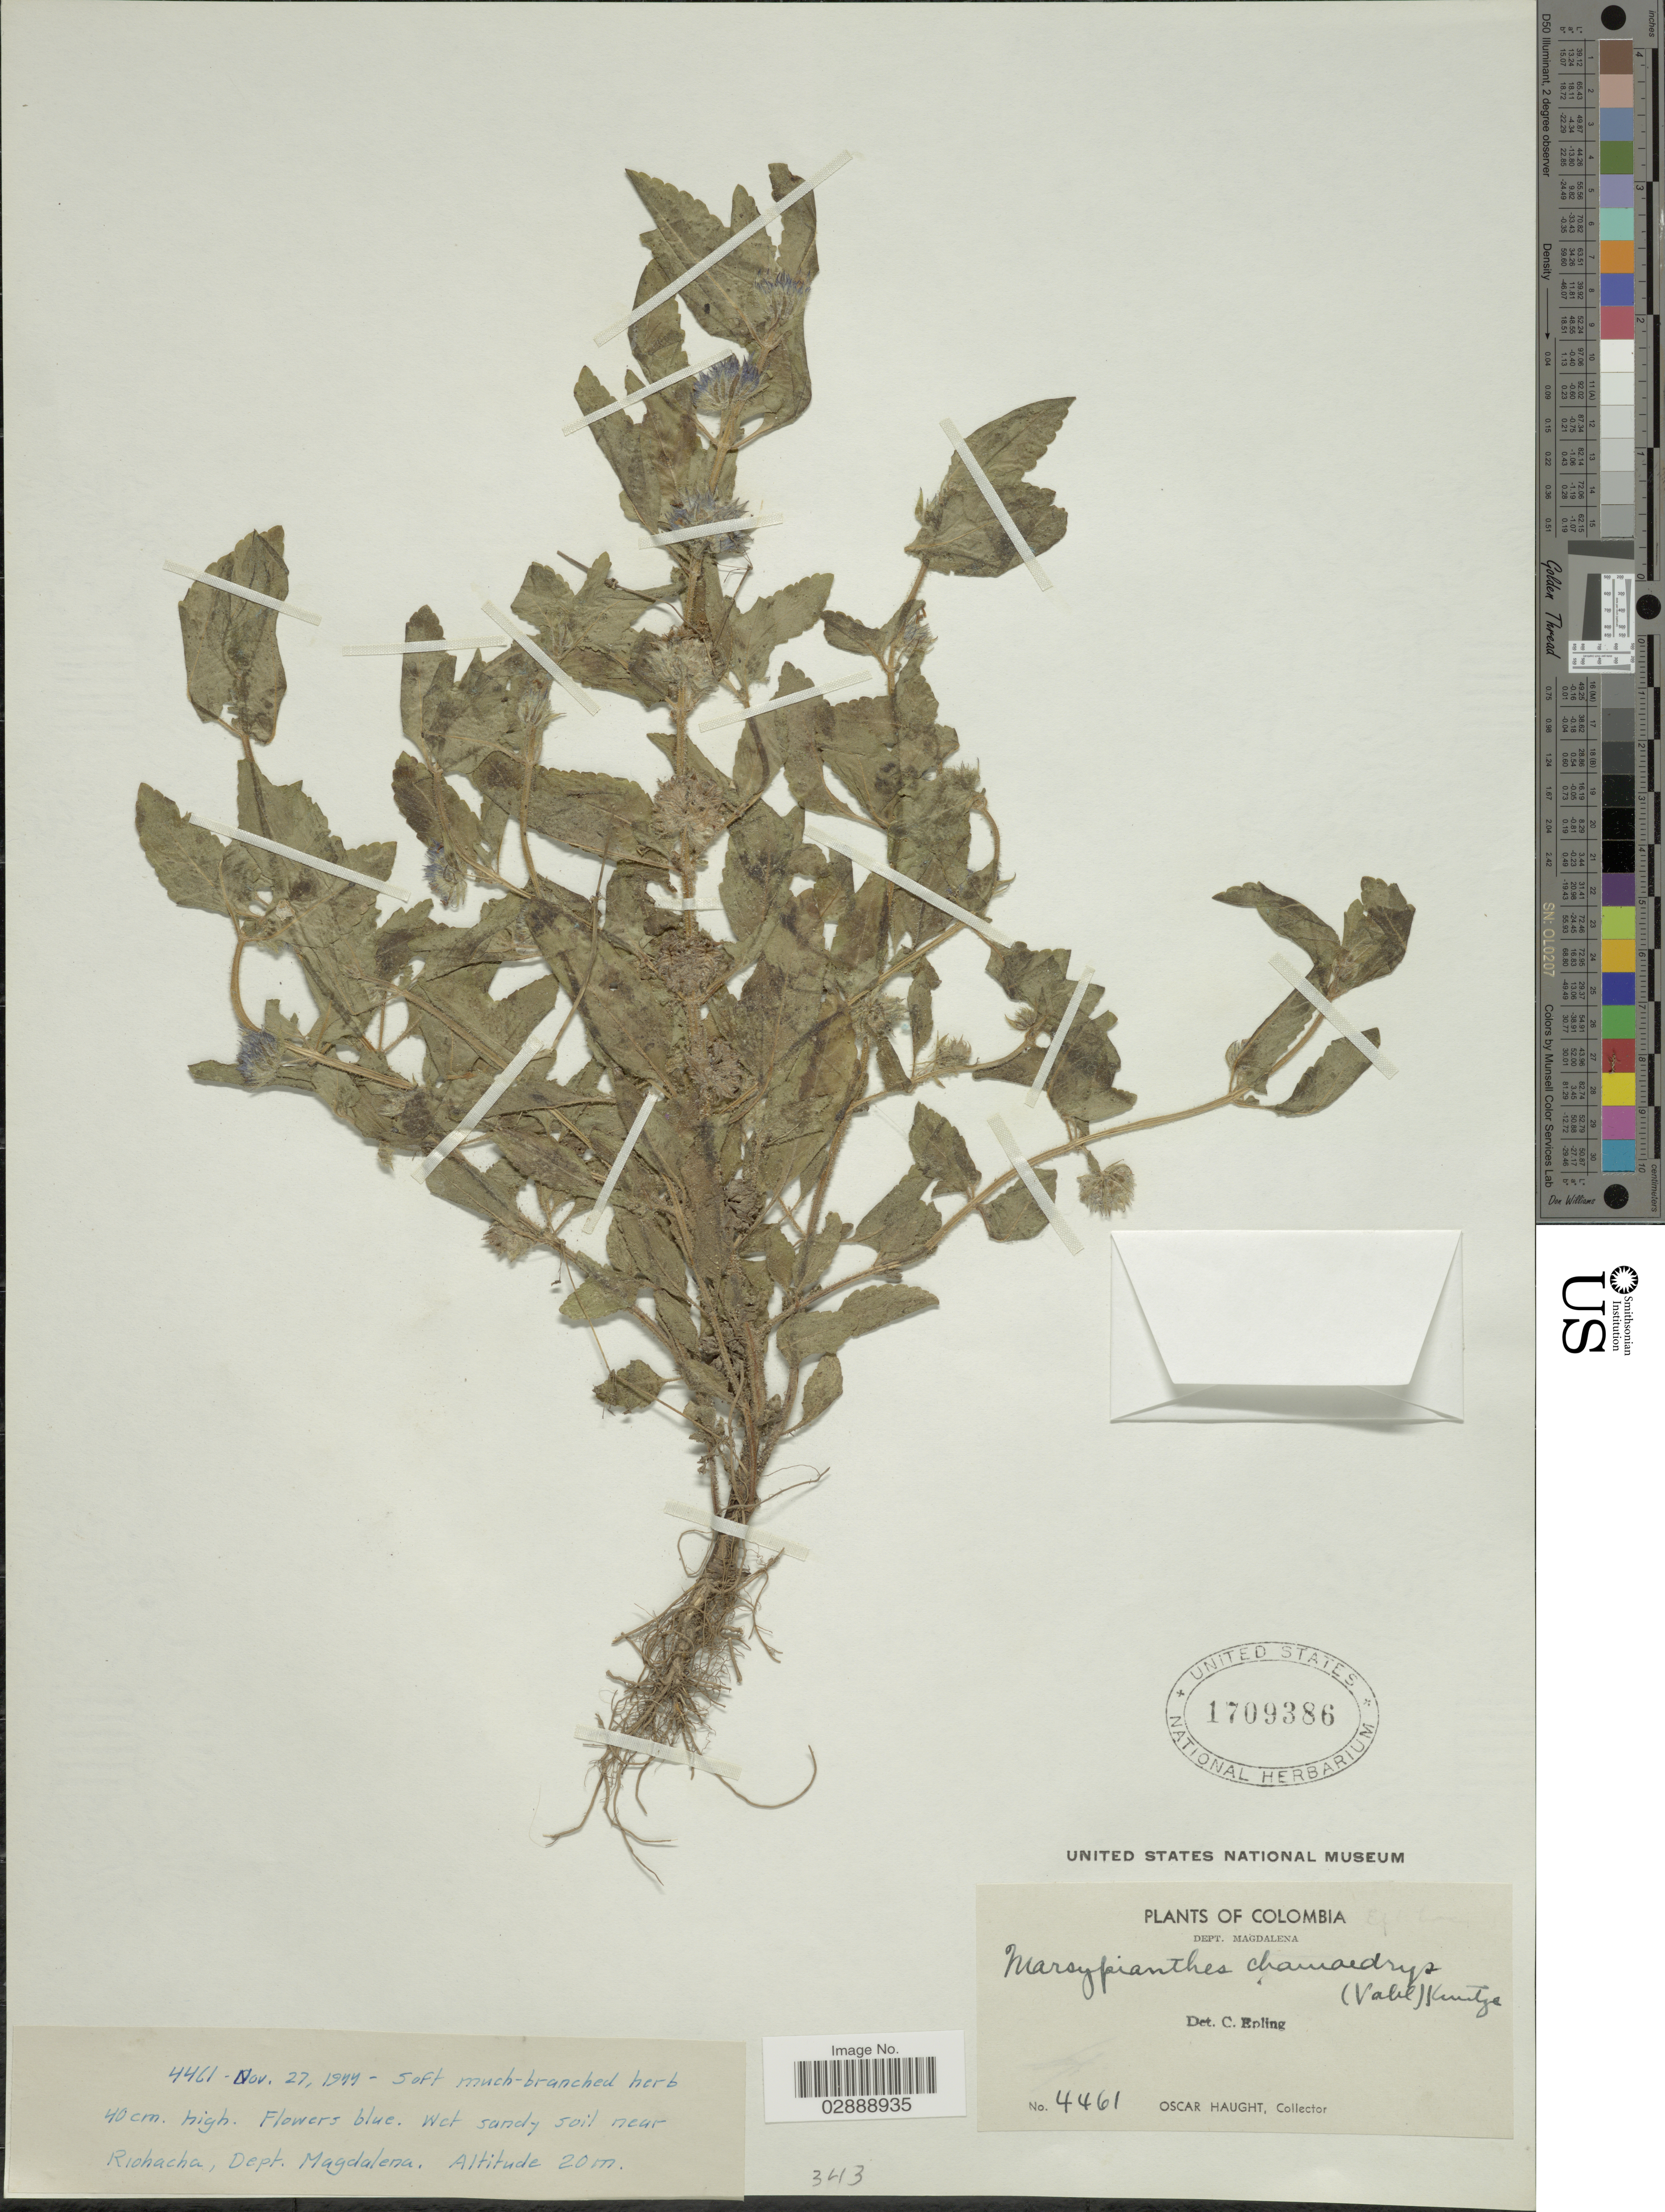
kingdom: Plantae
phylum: Tracheophyta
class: Magnoliopsida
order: Lamiales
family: Lamiaceae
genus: Marsypianthes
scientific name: Marsypianthes chamaedrys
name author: (Vahl) Kuntze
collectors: O. L. Haught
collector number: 4461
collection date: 1944-11-27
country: Colombia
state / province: Magdalena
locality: Dept. Magdalena. Near Richacha.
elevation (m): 20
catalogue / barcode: US 1709386